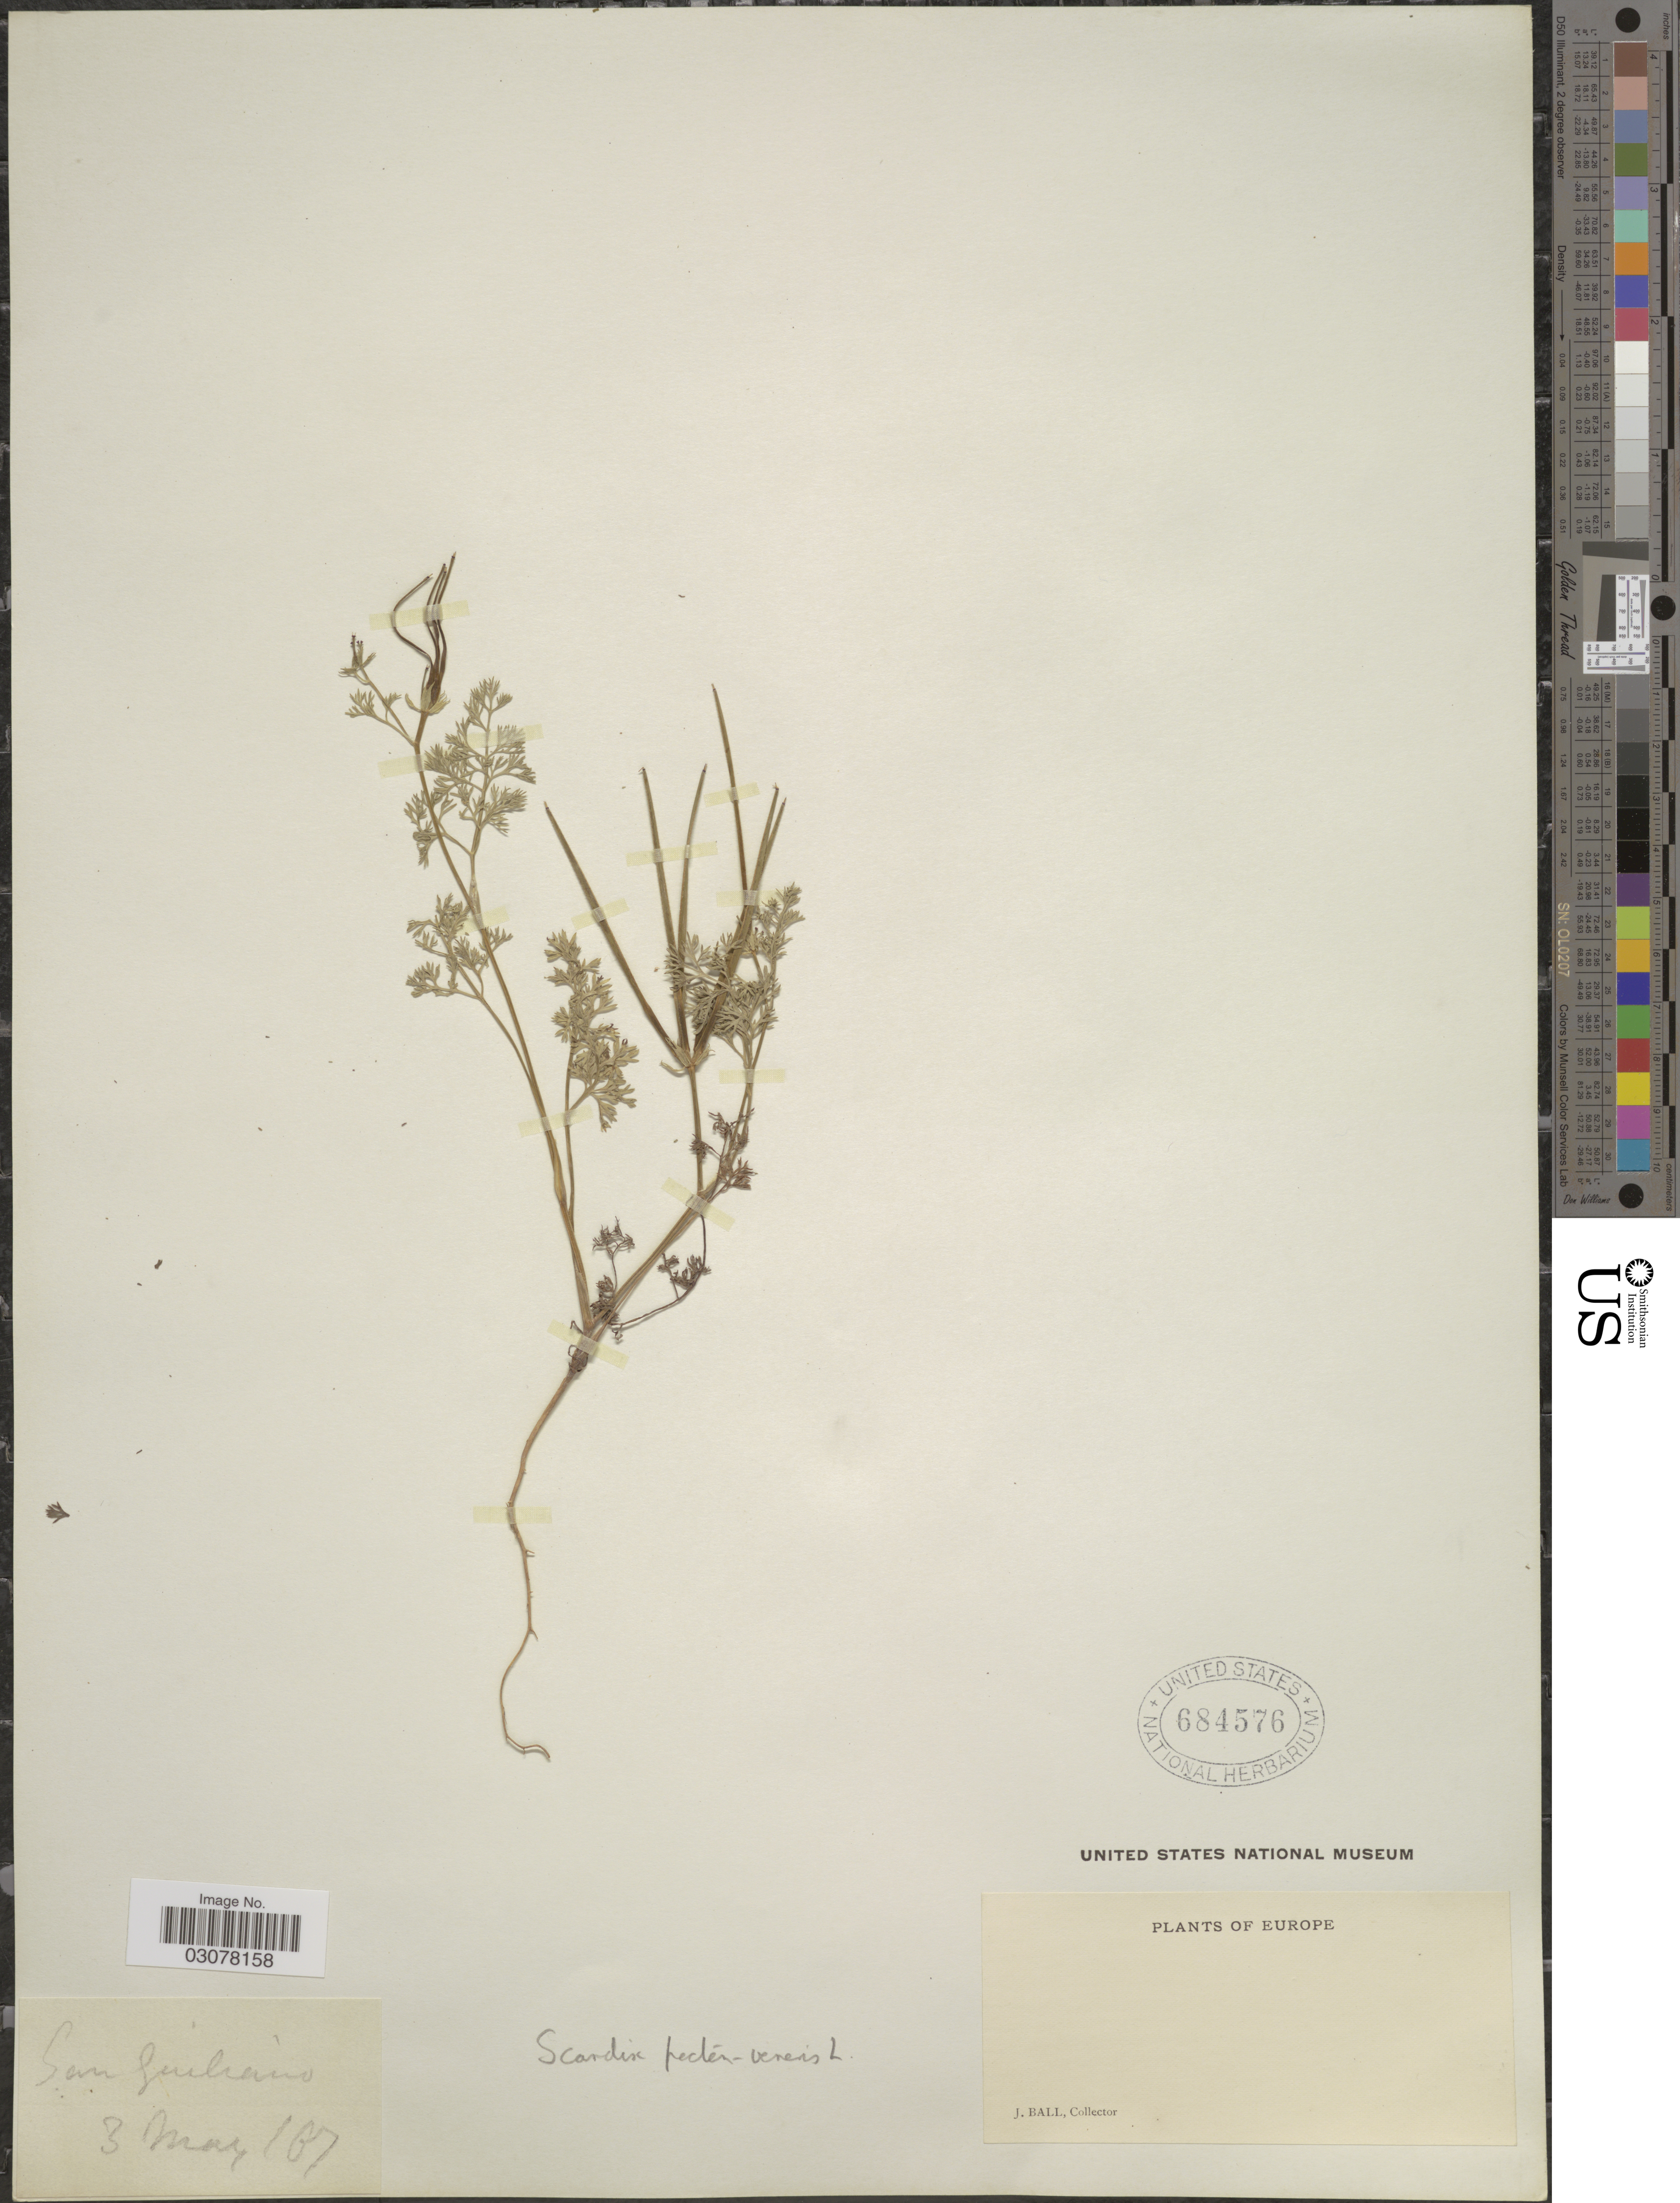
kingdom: Plantae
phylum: Tracheophyta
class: Magnoliopsida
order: Apiales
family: Apiaceae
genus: Scandix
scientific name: Scandix pecten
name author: Scop.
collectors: J. Ball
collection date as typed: Transcribed d/m/y: 3/5/67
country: Italy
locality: Europe. San Giuliano.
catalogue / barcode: US 684576